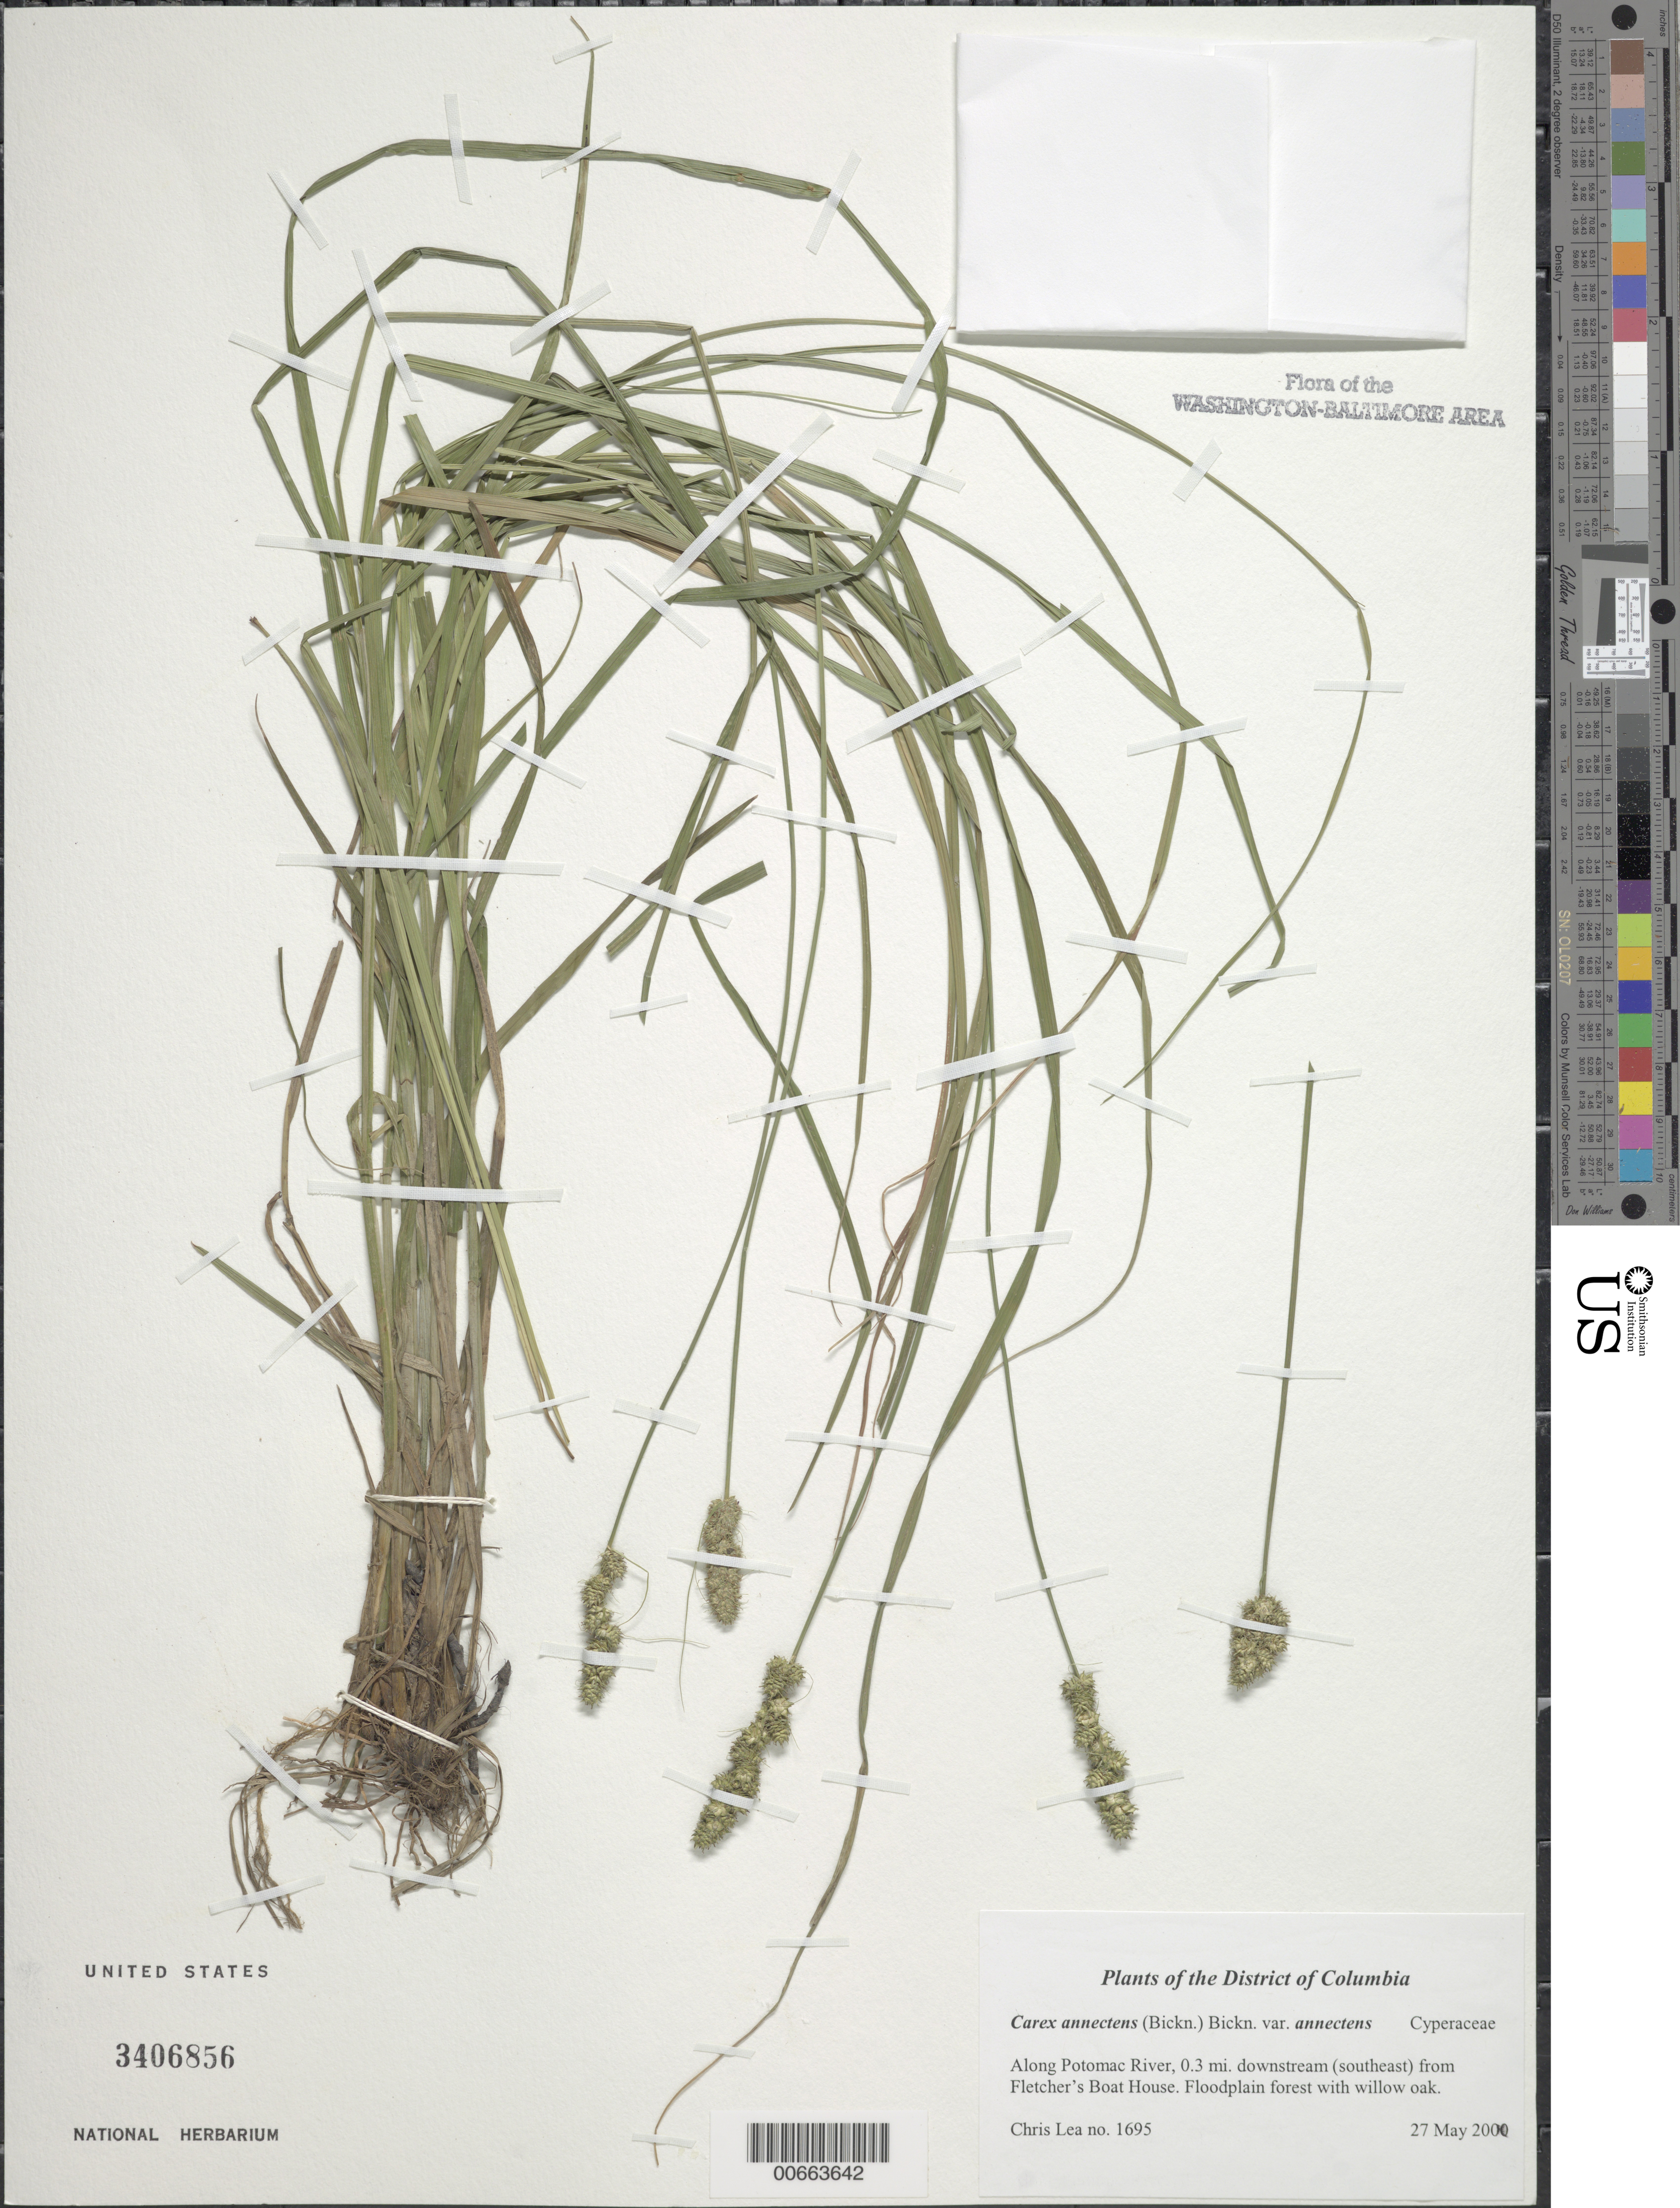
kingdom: Plantae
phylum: Tracheophyta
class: Liliopsida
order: Poales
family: Cyperaceae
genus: Carex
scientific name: Carex annectens var. annectens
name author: (E.P. Bicknell) E.P. Bicknell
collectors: C. Lea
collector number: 1695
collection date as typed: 27 May 2000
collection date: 2000-05-27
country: United States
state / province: District of Columbia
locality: Along Potomac River, 0.3 mi. downstream (southeast) from Fletcher's Boat House.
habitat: Floodplain forest with willow oak.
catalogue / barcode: US 3406856